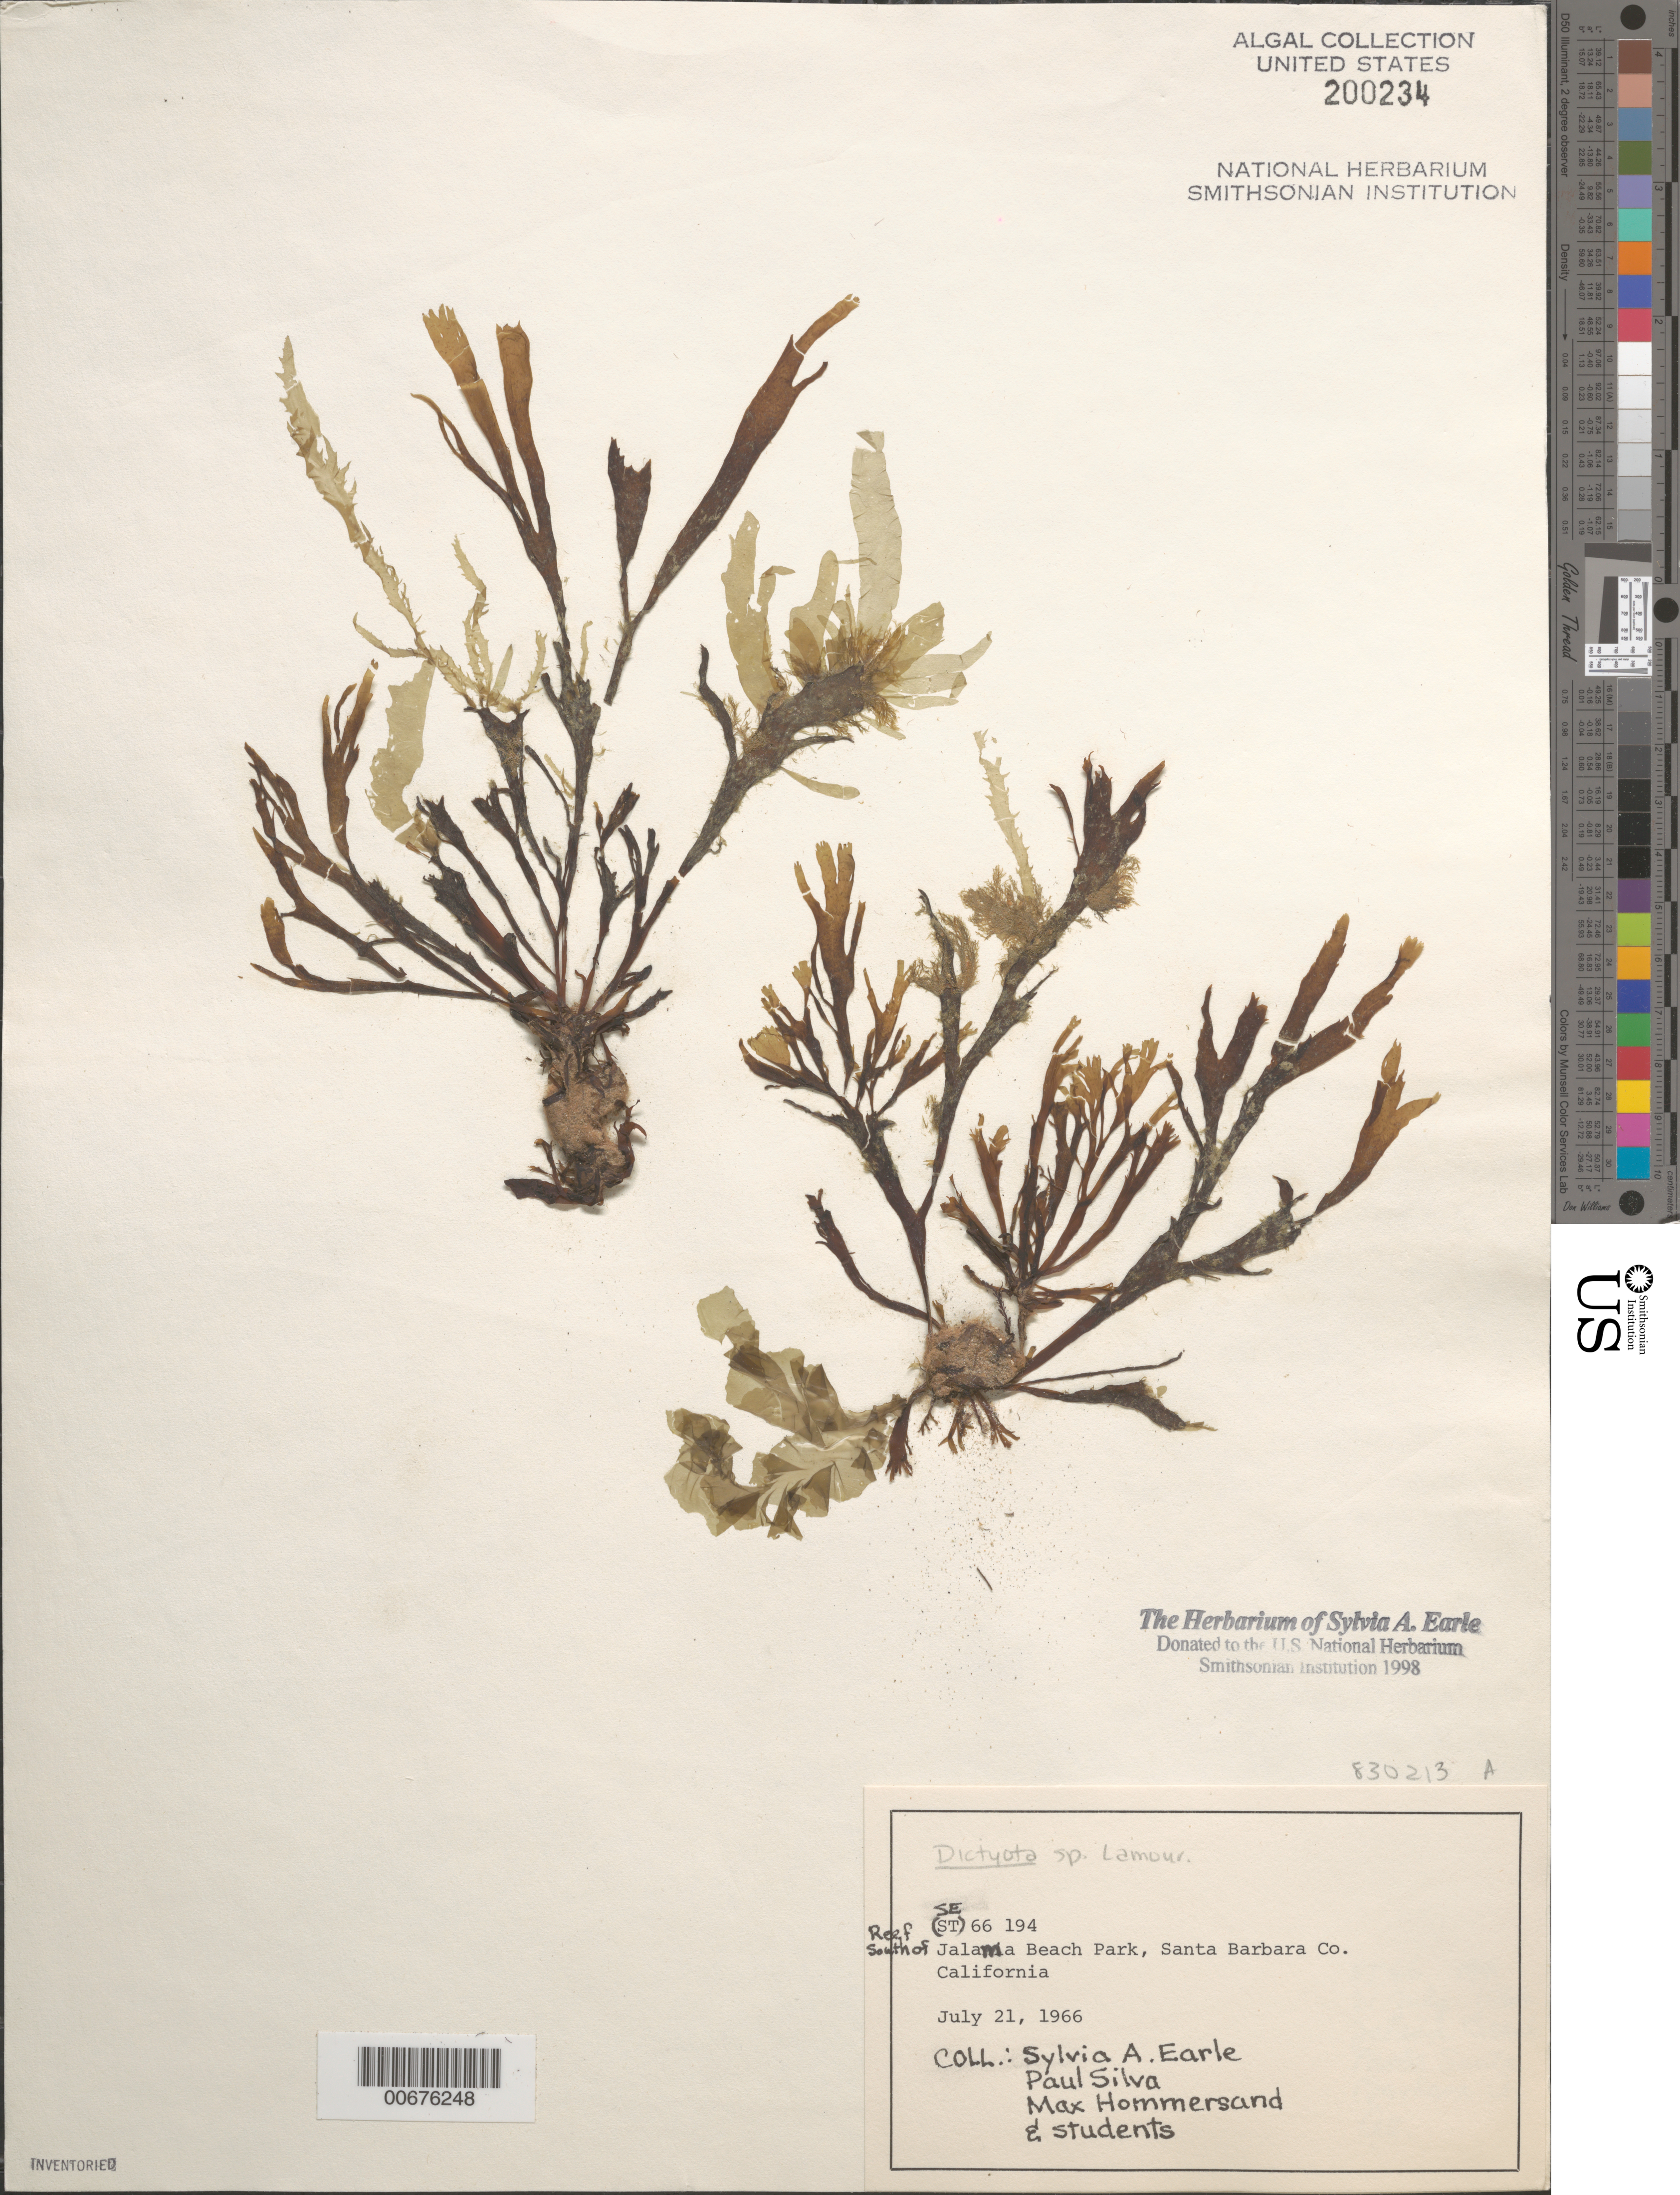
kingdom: Chromista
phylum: Ochrophyta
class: Phaeophyceae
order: Dictyotales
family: Dictyotaceae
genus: Dictyota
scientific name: Dictyota sp.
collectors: S. A. Earle, P. C. Silva, M. H. Hommersand & Bodega Algae Class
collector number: Se 66194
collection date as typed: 21 Jul 1966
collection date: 1966-07-21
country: United States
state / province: California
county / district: Santa Barbara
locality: Reef south of Jalama Beach Park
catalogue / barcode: US 200234